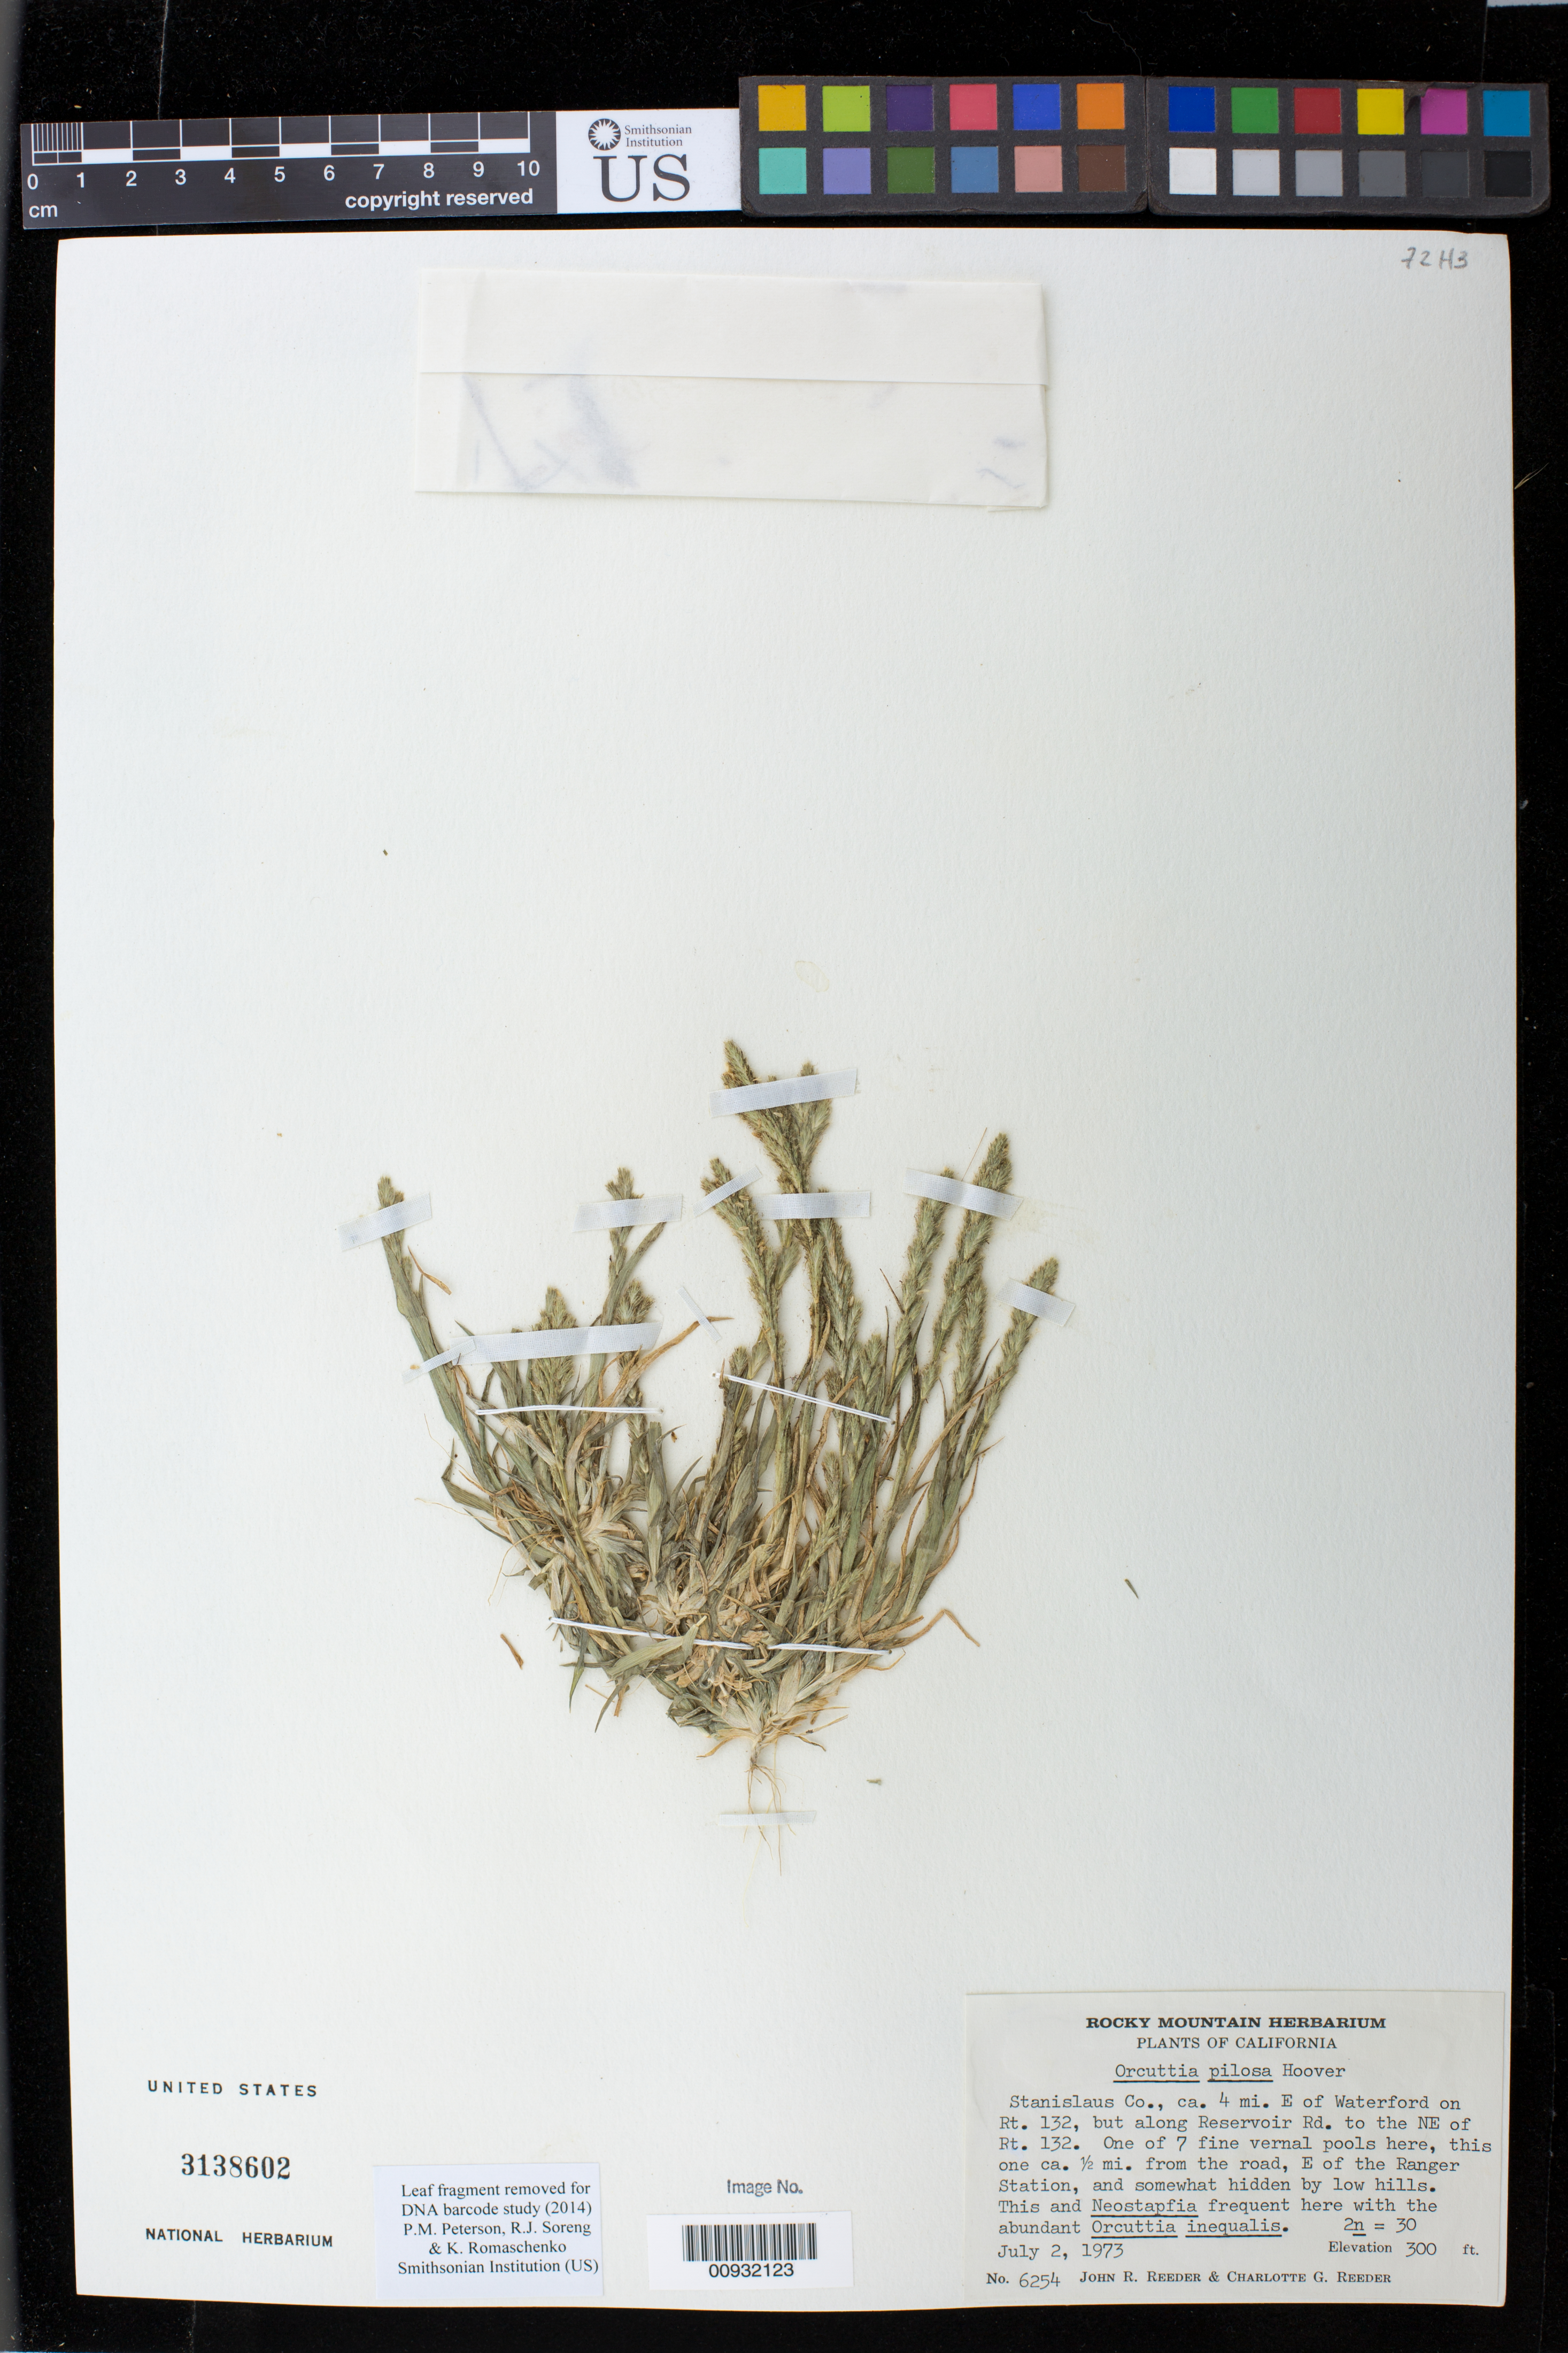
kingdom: Plantae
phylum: Tracheophyta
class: Liliopsida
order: Poales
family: Poaceae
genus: Orcuttia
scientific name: Orcuttia pilosa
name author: Hoover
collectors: J. R. Reeder & C. G. Reeder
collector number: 6254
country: United States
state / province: California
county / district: Stanislaus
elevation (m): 91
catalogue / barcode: US 3138602